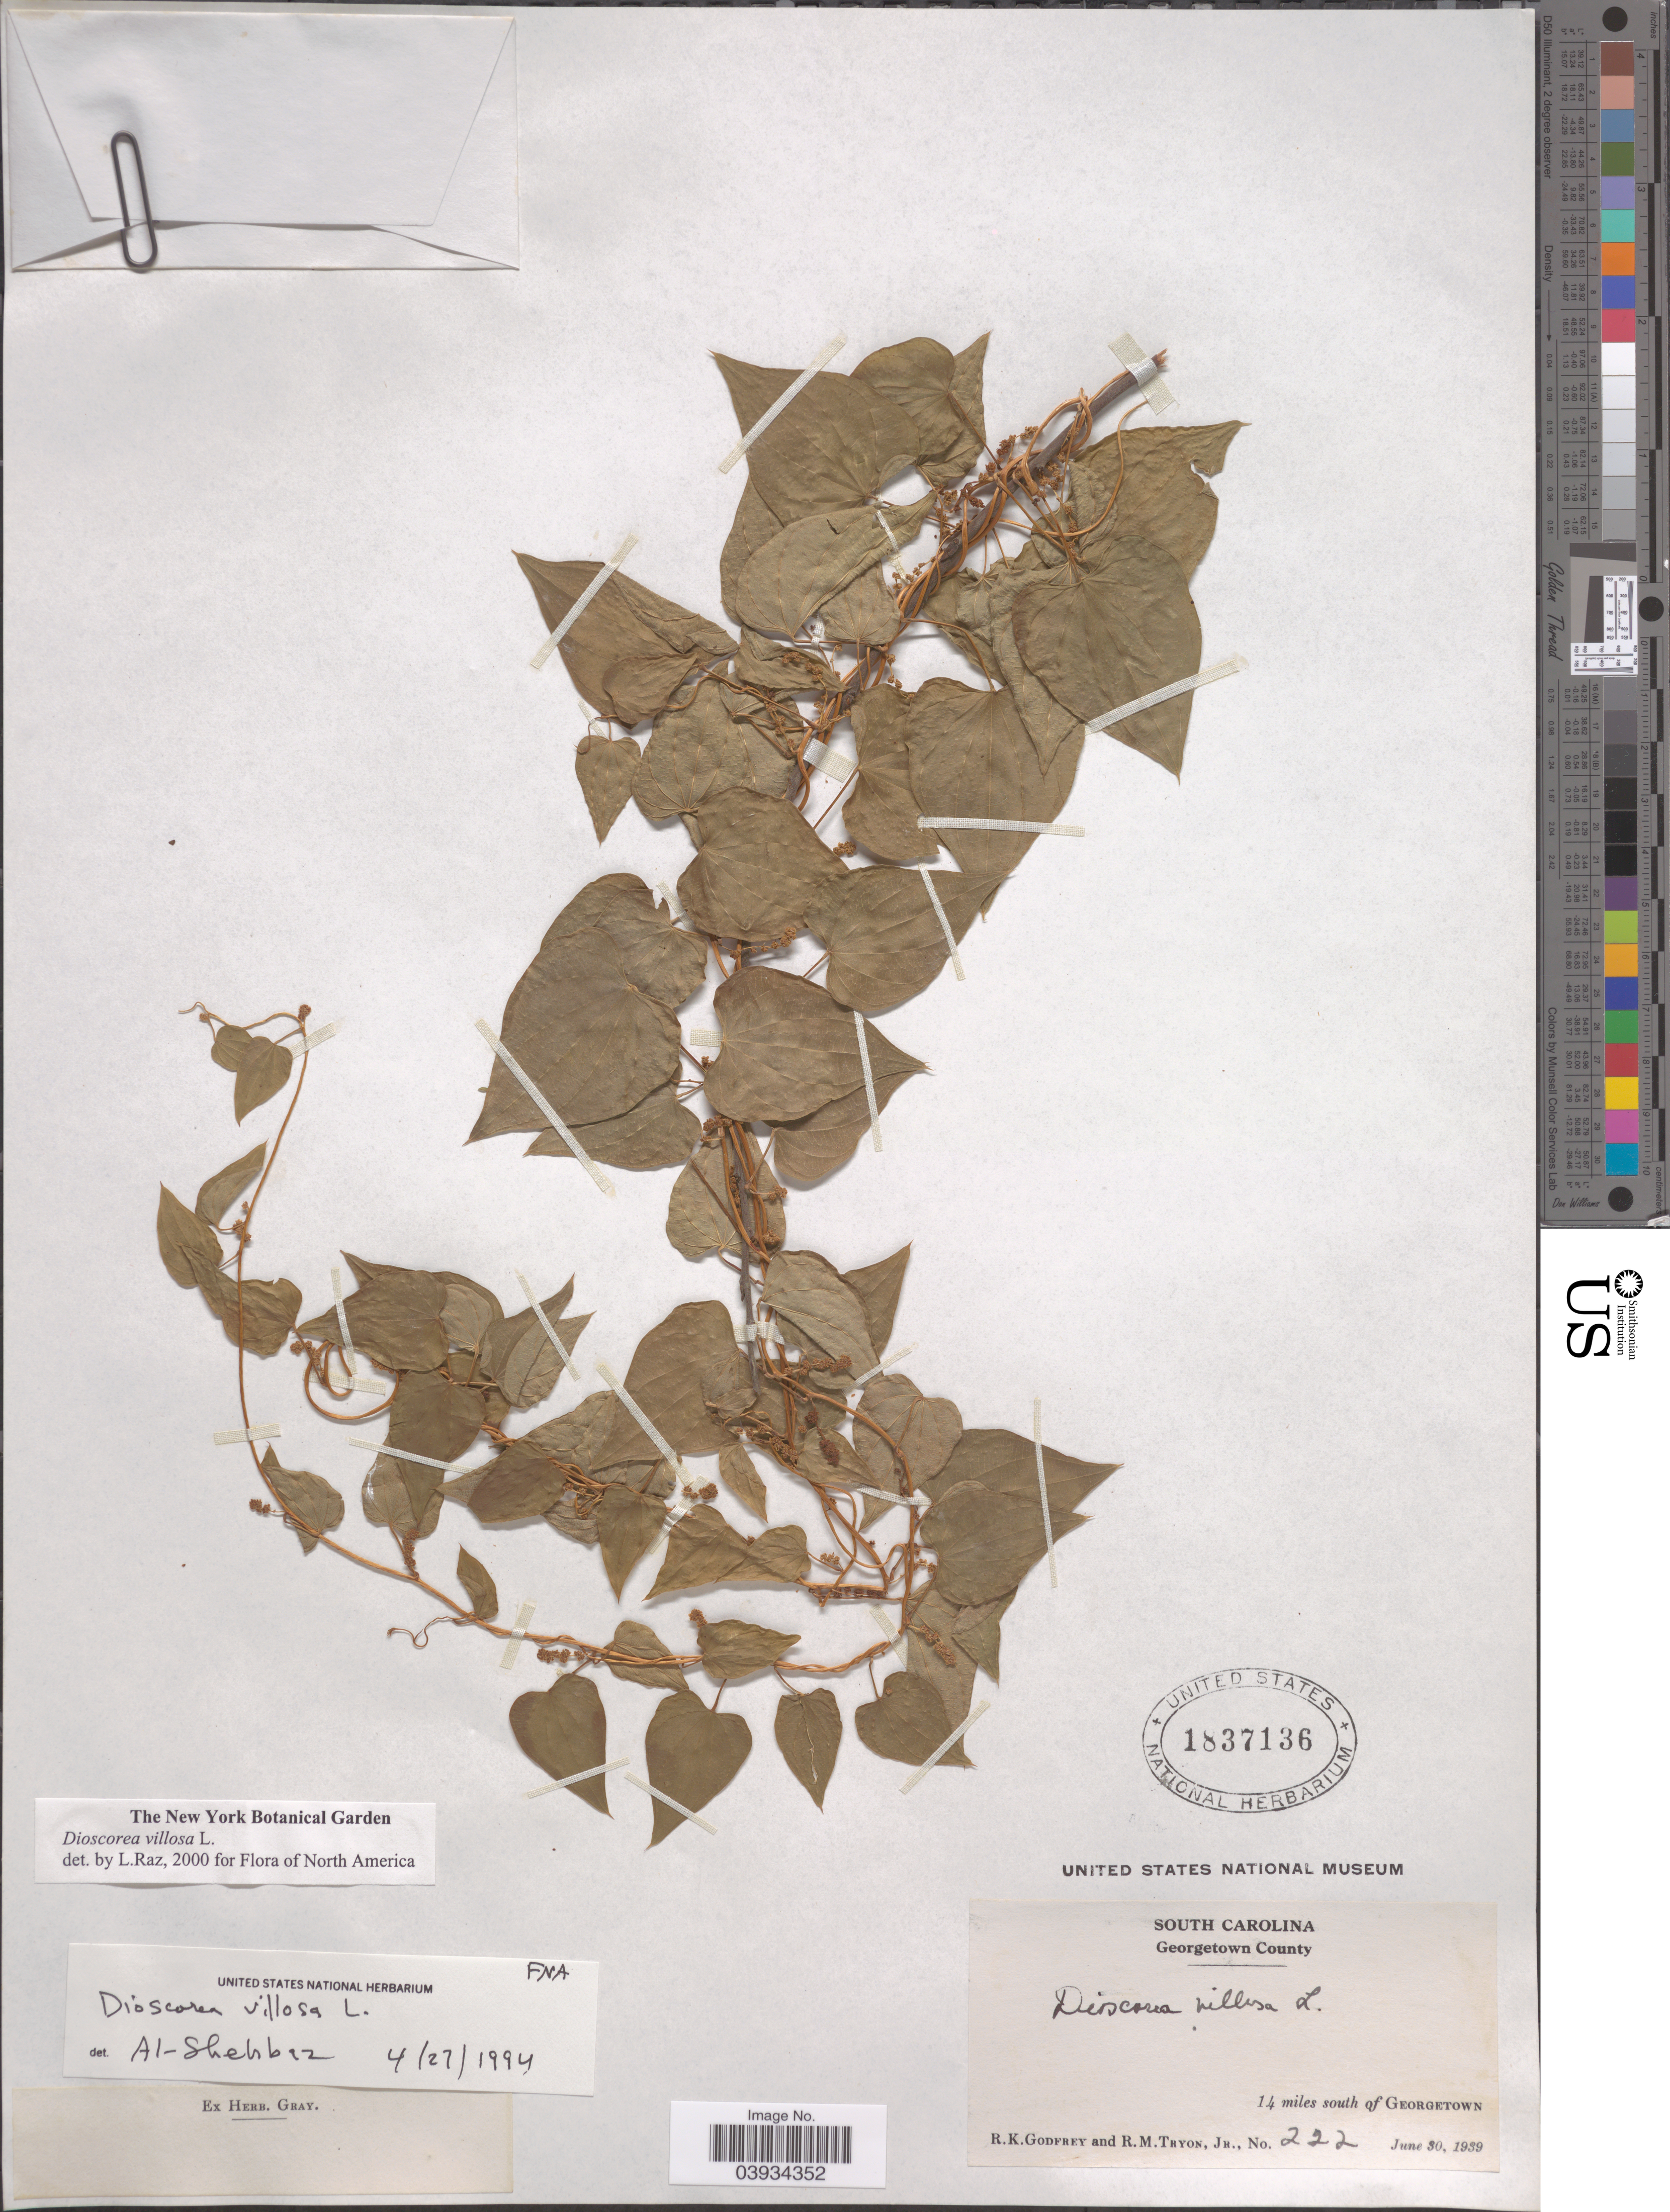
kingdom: Plantae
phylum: Tracheophyta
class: Liliopsida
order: Dioscoreales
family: Dioscoreaceae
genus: Dioscorea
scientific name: Dioscorea villosa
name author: L.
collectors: R. K. Godfrey & R. Tryon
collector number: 222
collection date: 1939-06-30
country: United States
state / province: South Carolina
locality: Georgetown County. 14 miles south of Georgetown.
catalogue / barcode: US 1837136